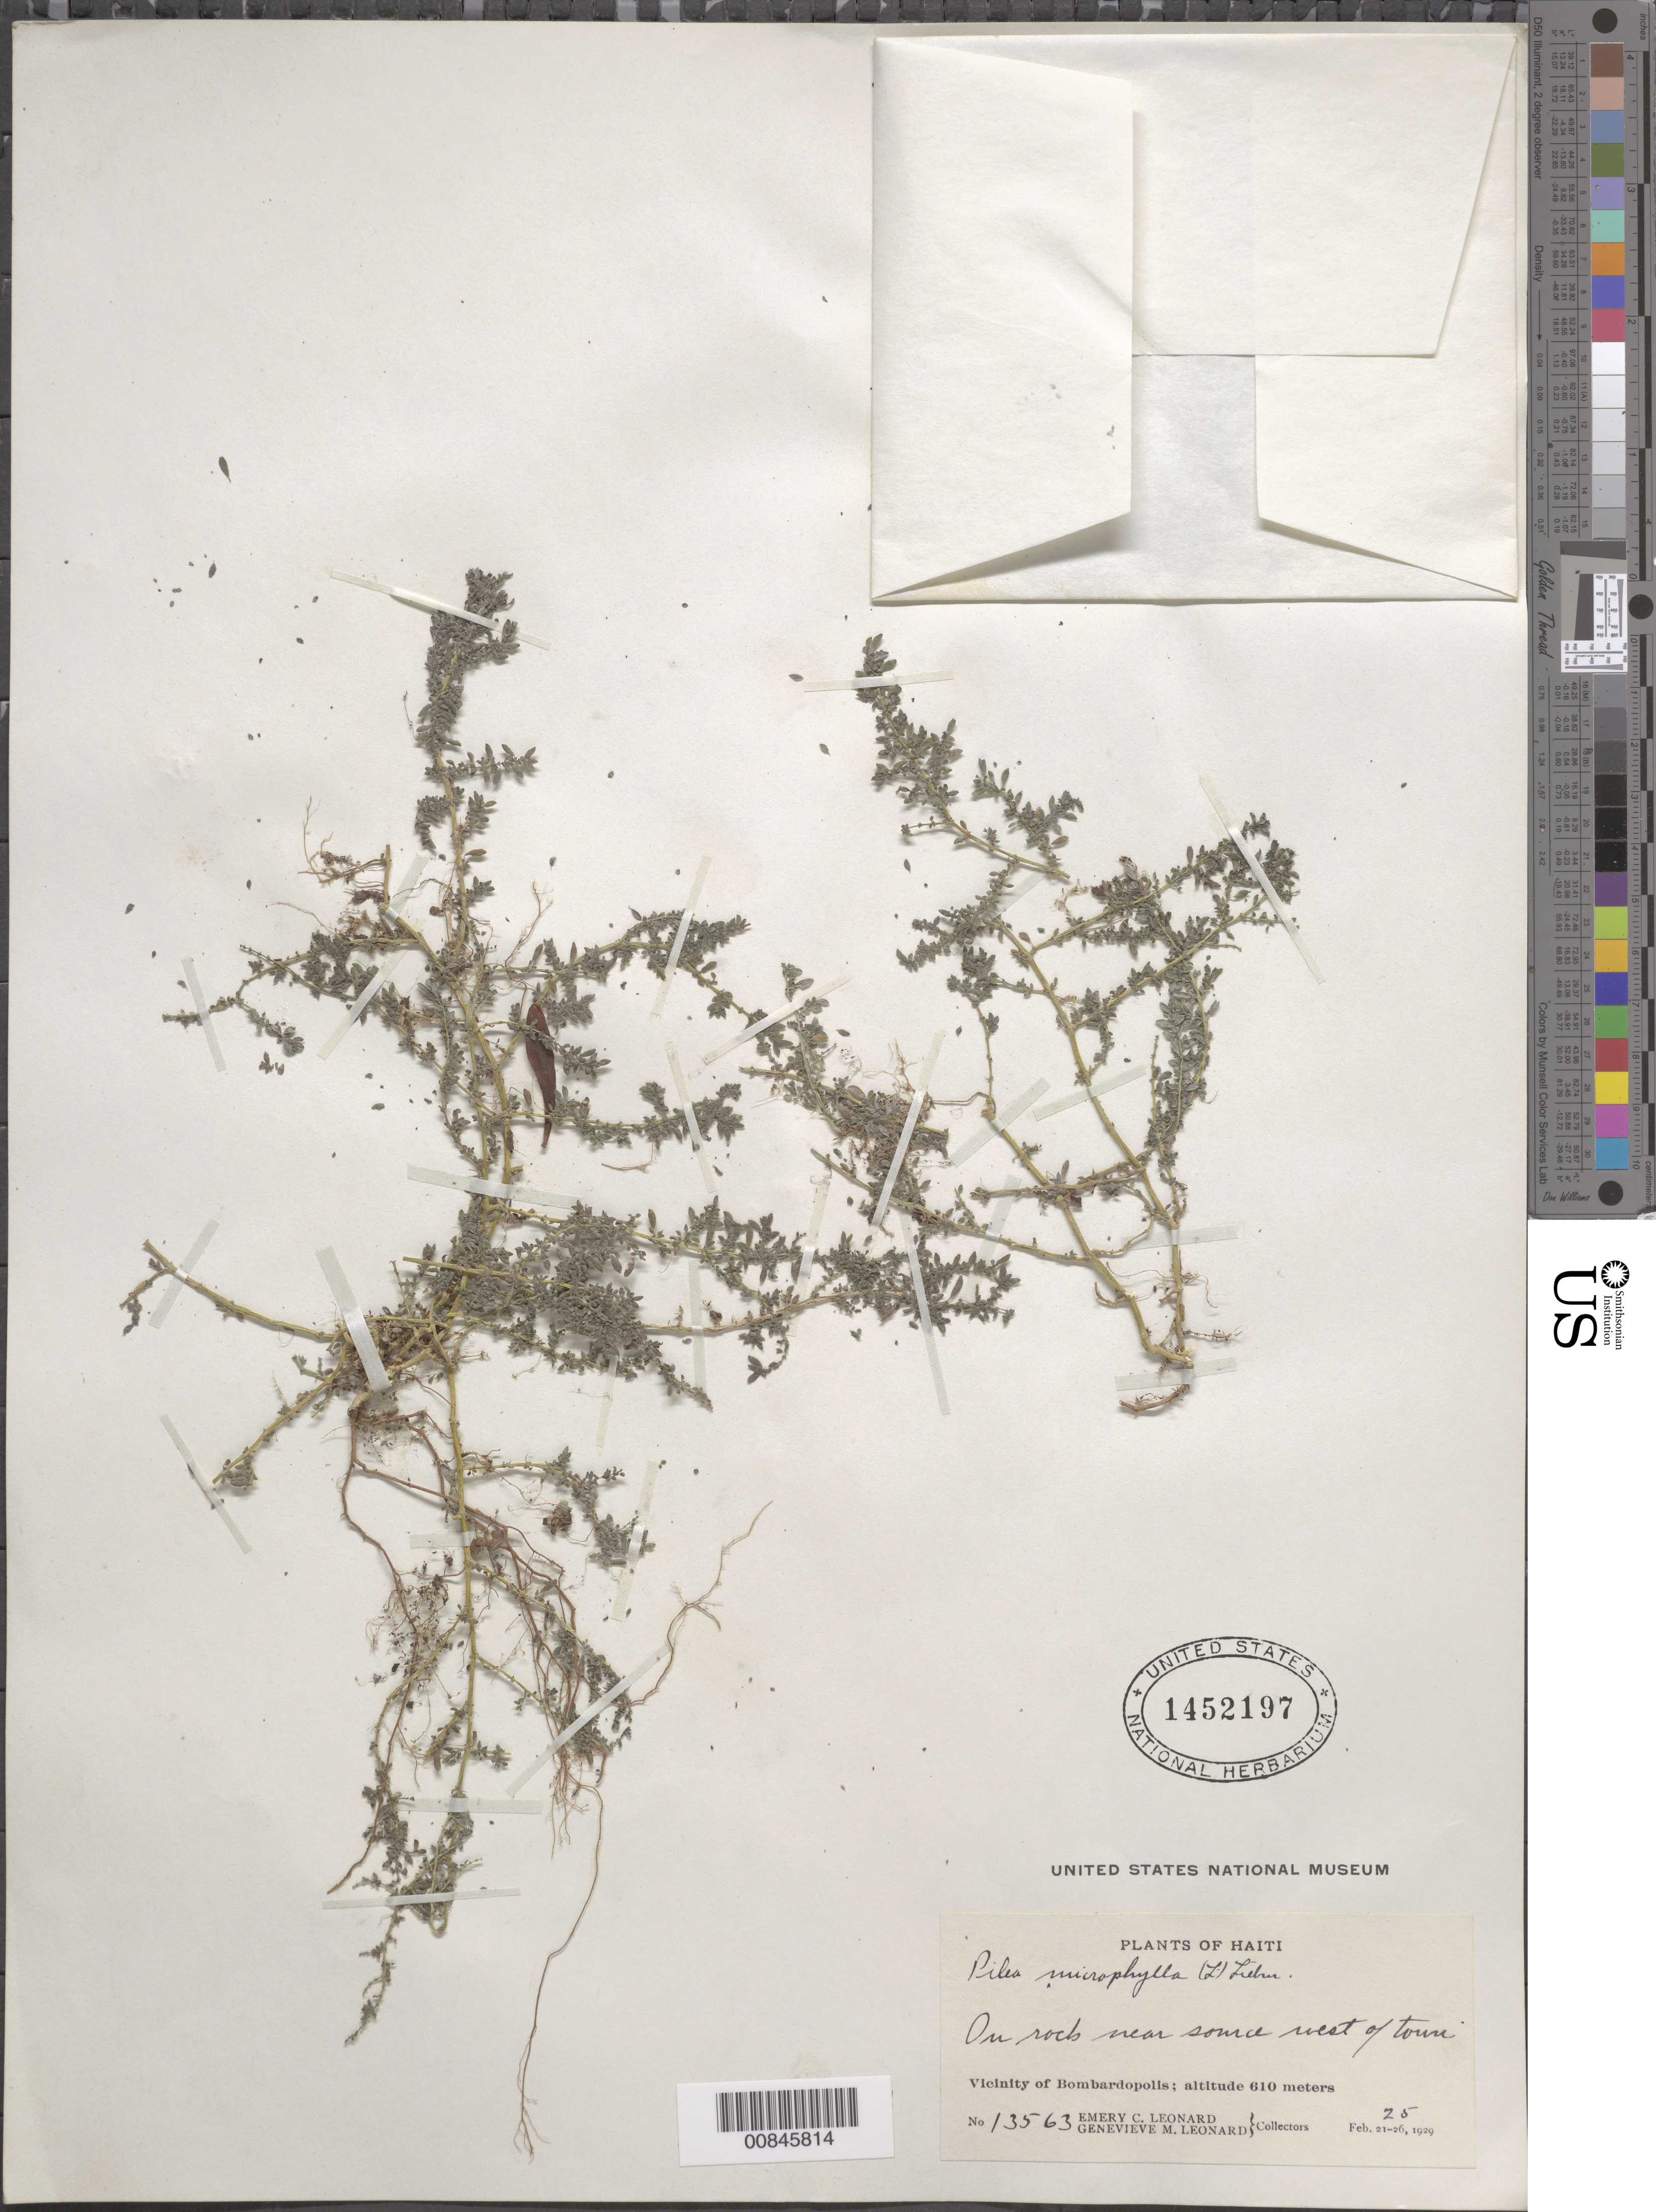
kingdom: Plantae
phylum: Tracheophyta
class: Magnoliopsida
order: Rosales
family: Urticaceae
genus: Pilea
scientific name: Pilea microphylla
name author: (L.) Liebm.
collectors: E. C. Leonard & G. M. Leonard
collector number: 13563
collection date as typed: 25 Feb 1929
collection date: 1929-02-25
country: Haiti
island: Hispaniola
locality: Vicinity of Bombardopolis. Near source west of town.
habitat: On rocks.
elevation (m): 610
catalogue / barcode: US 1452197